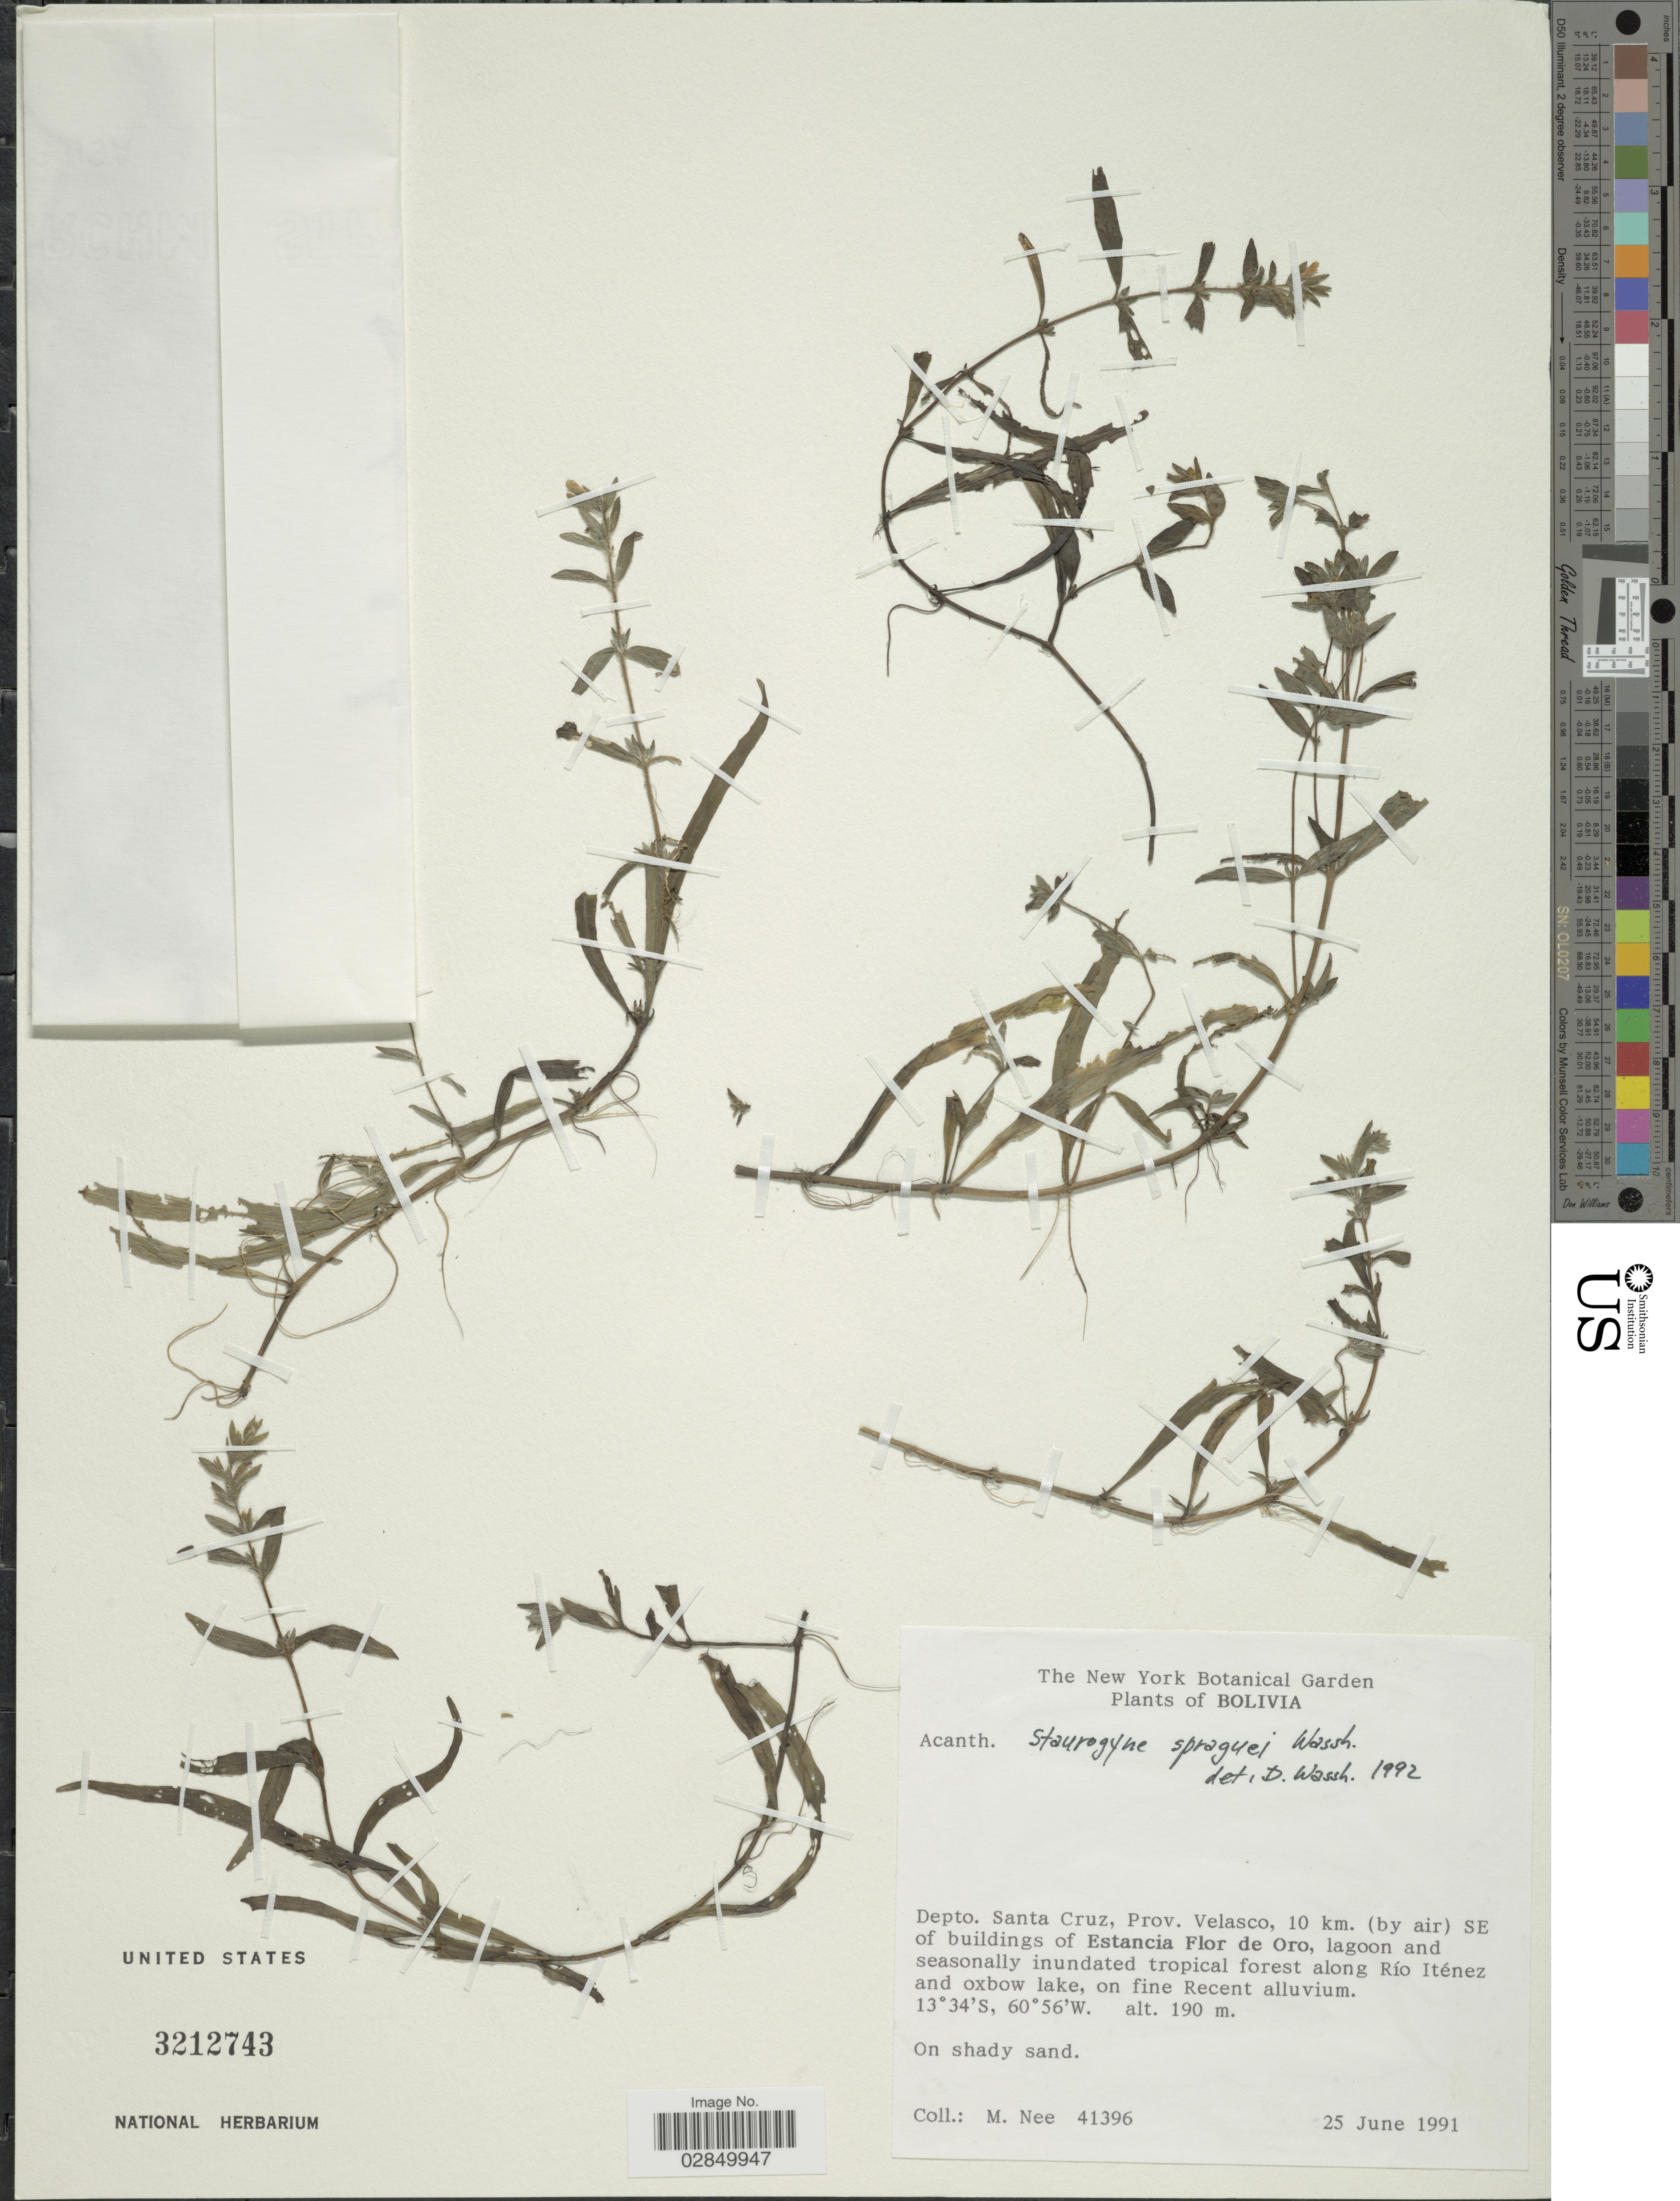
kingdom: Plantae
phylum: Tracheophyta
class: Magnoliopsida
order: Lamiales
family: Acanthaceae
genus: Staurogyne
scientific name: Staurogyne diantheroides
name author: Lindau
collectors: M. Nee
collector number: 41396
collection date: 1991-06-25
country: Bolivia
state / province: Santa Cruz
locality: Depto. Santa Cruz, Prov. Velasco, 10 km. (by air) SE of buildings of Estancia Flor de Oro, lagoon and seasonally inundated tropical forest along Río Iténez and oxbow lake.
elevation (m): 190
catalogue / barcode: US 3212743